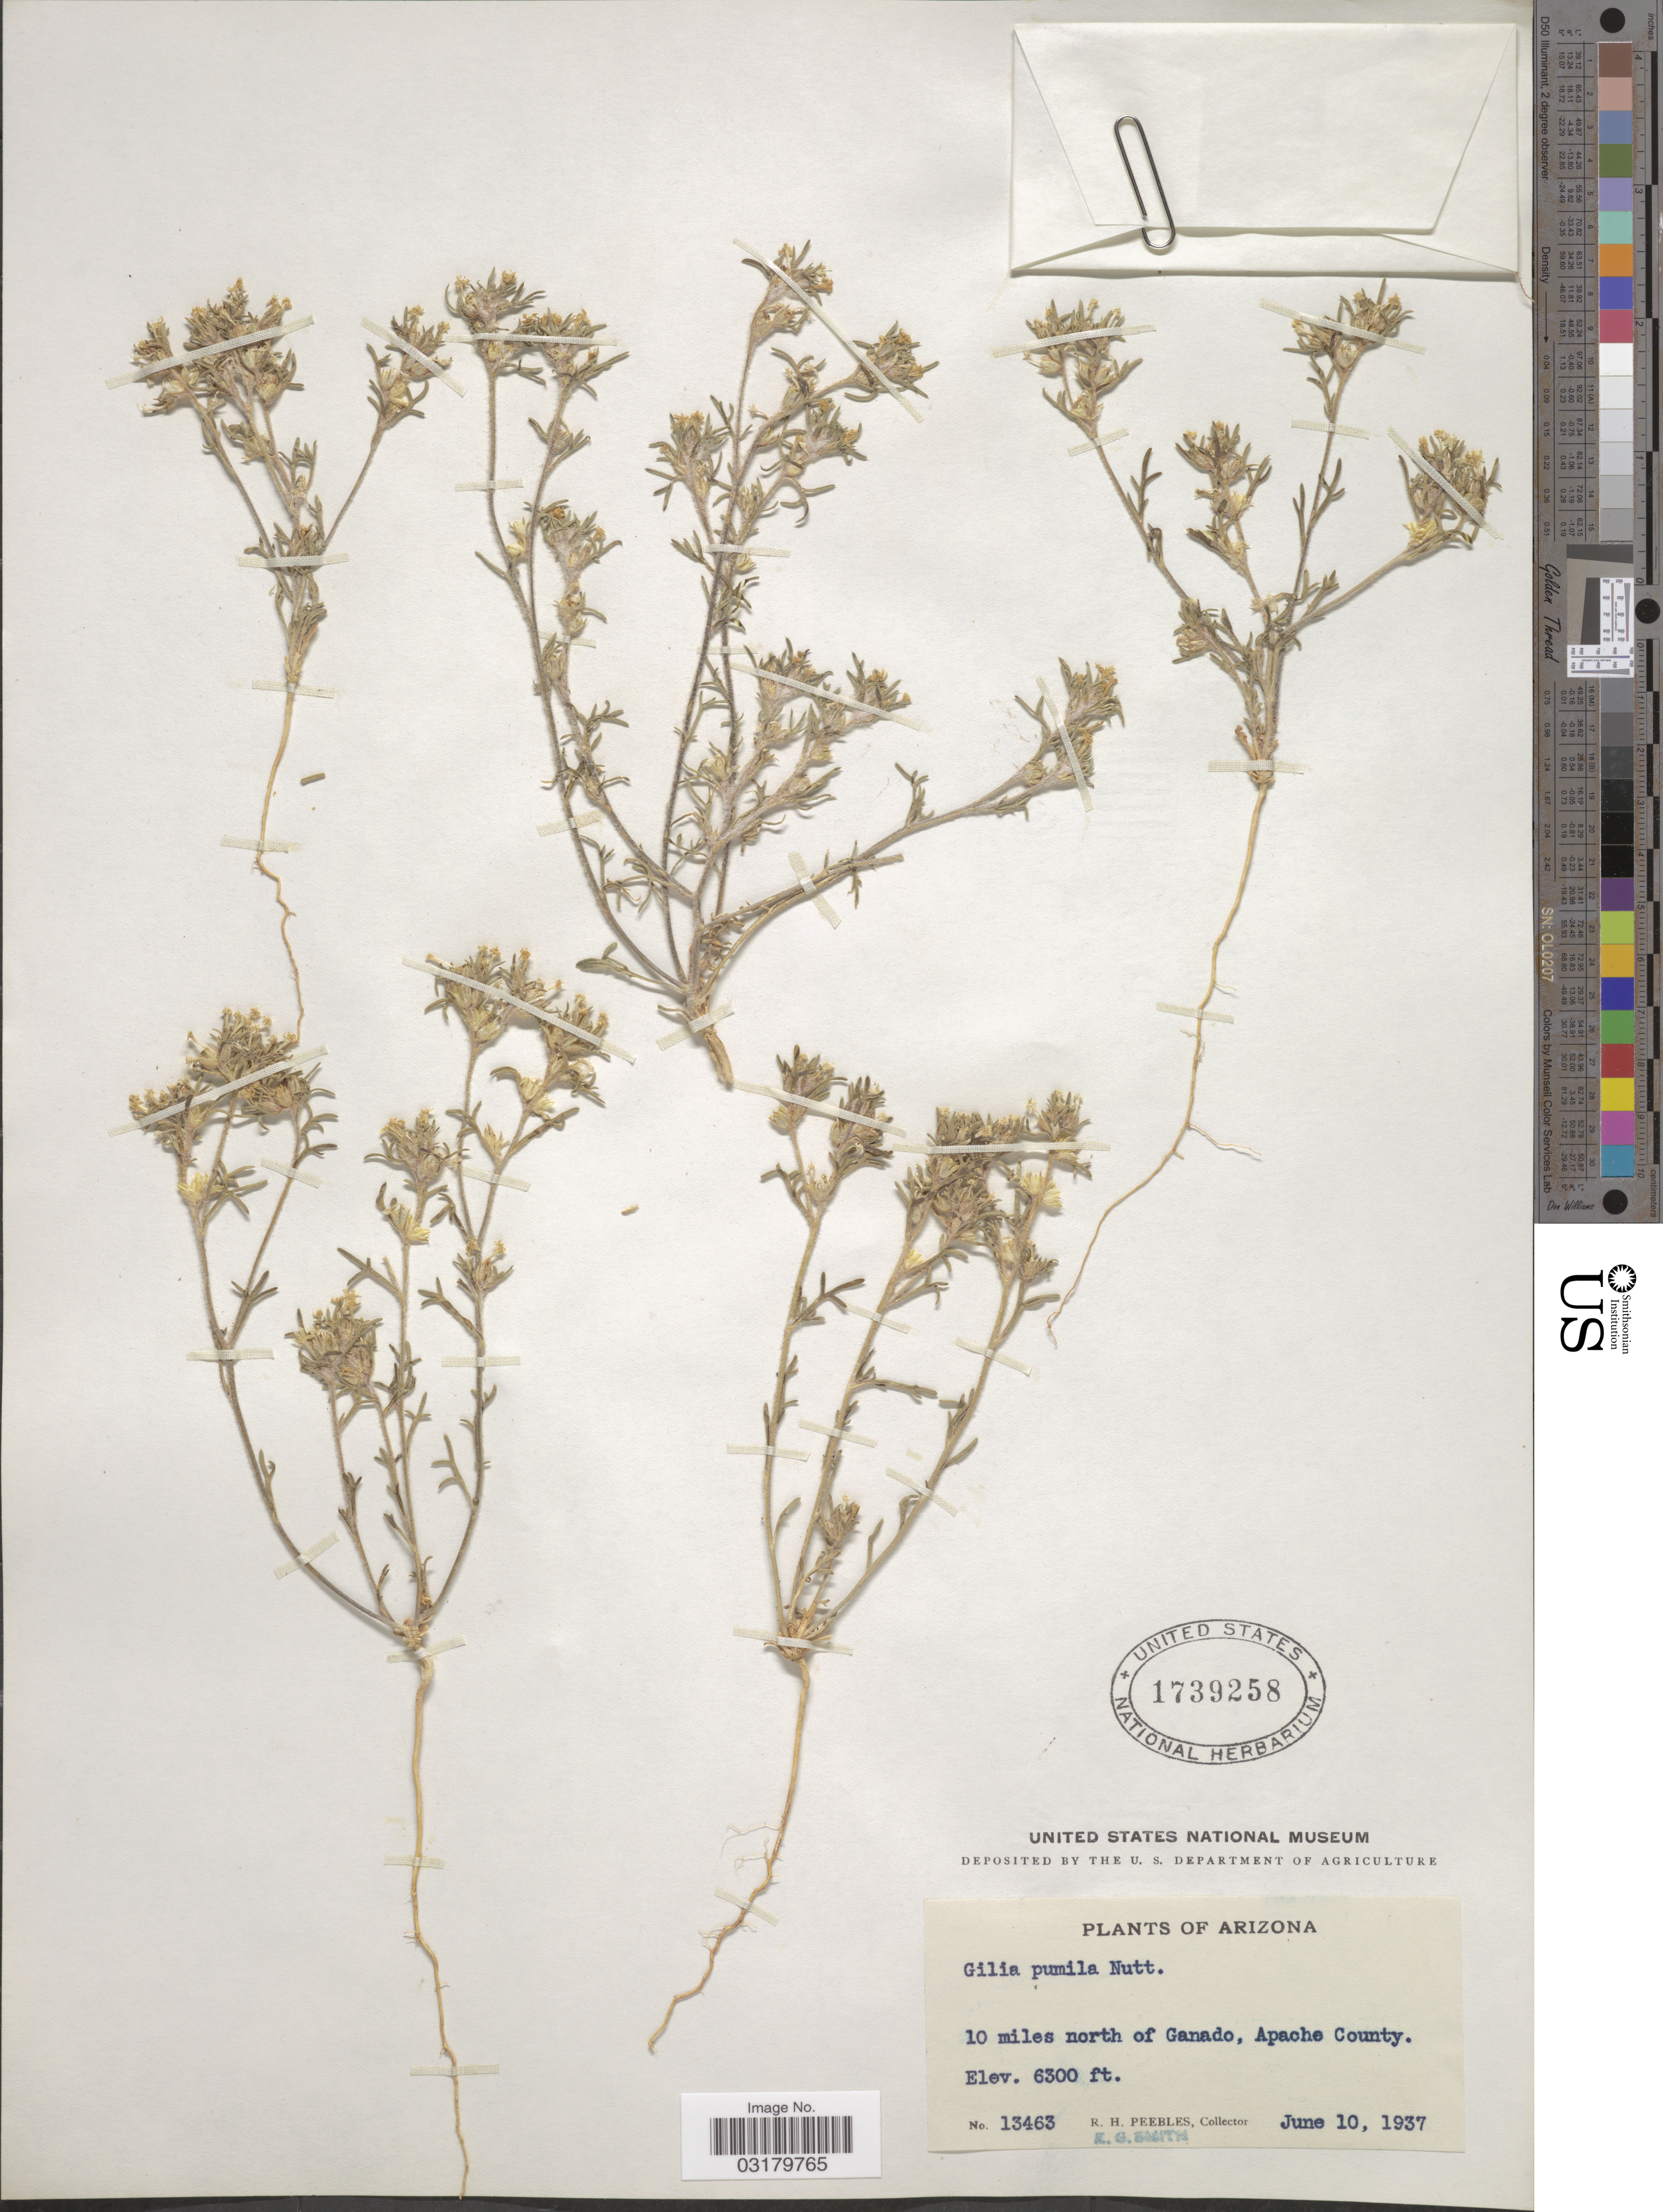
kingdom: Plantae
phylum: Tracheophyta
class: Magnoliopsida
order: Ericales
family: Polemoniaceae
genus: Ipomopsis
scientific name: Ipomopsis pumila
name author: (Nutt.) V.E. Grant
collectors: R. H. Peebles & R. Smith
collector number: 13463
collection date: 1937-06-10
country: United States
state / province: Arizona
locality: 10 miles north of Ganado, Apache County.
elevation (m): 1920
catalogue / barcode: US 1739258